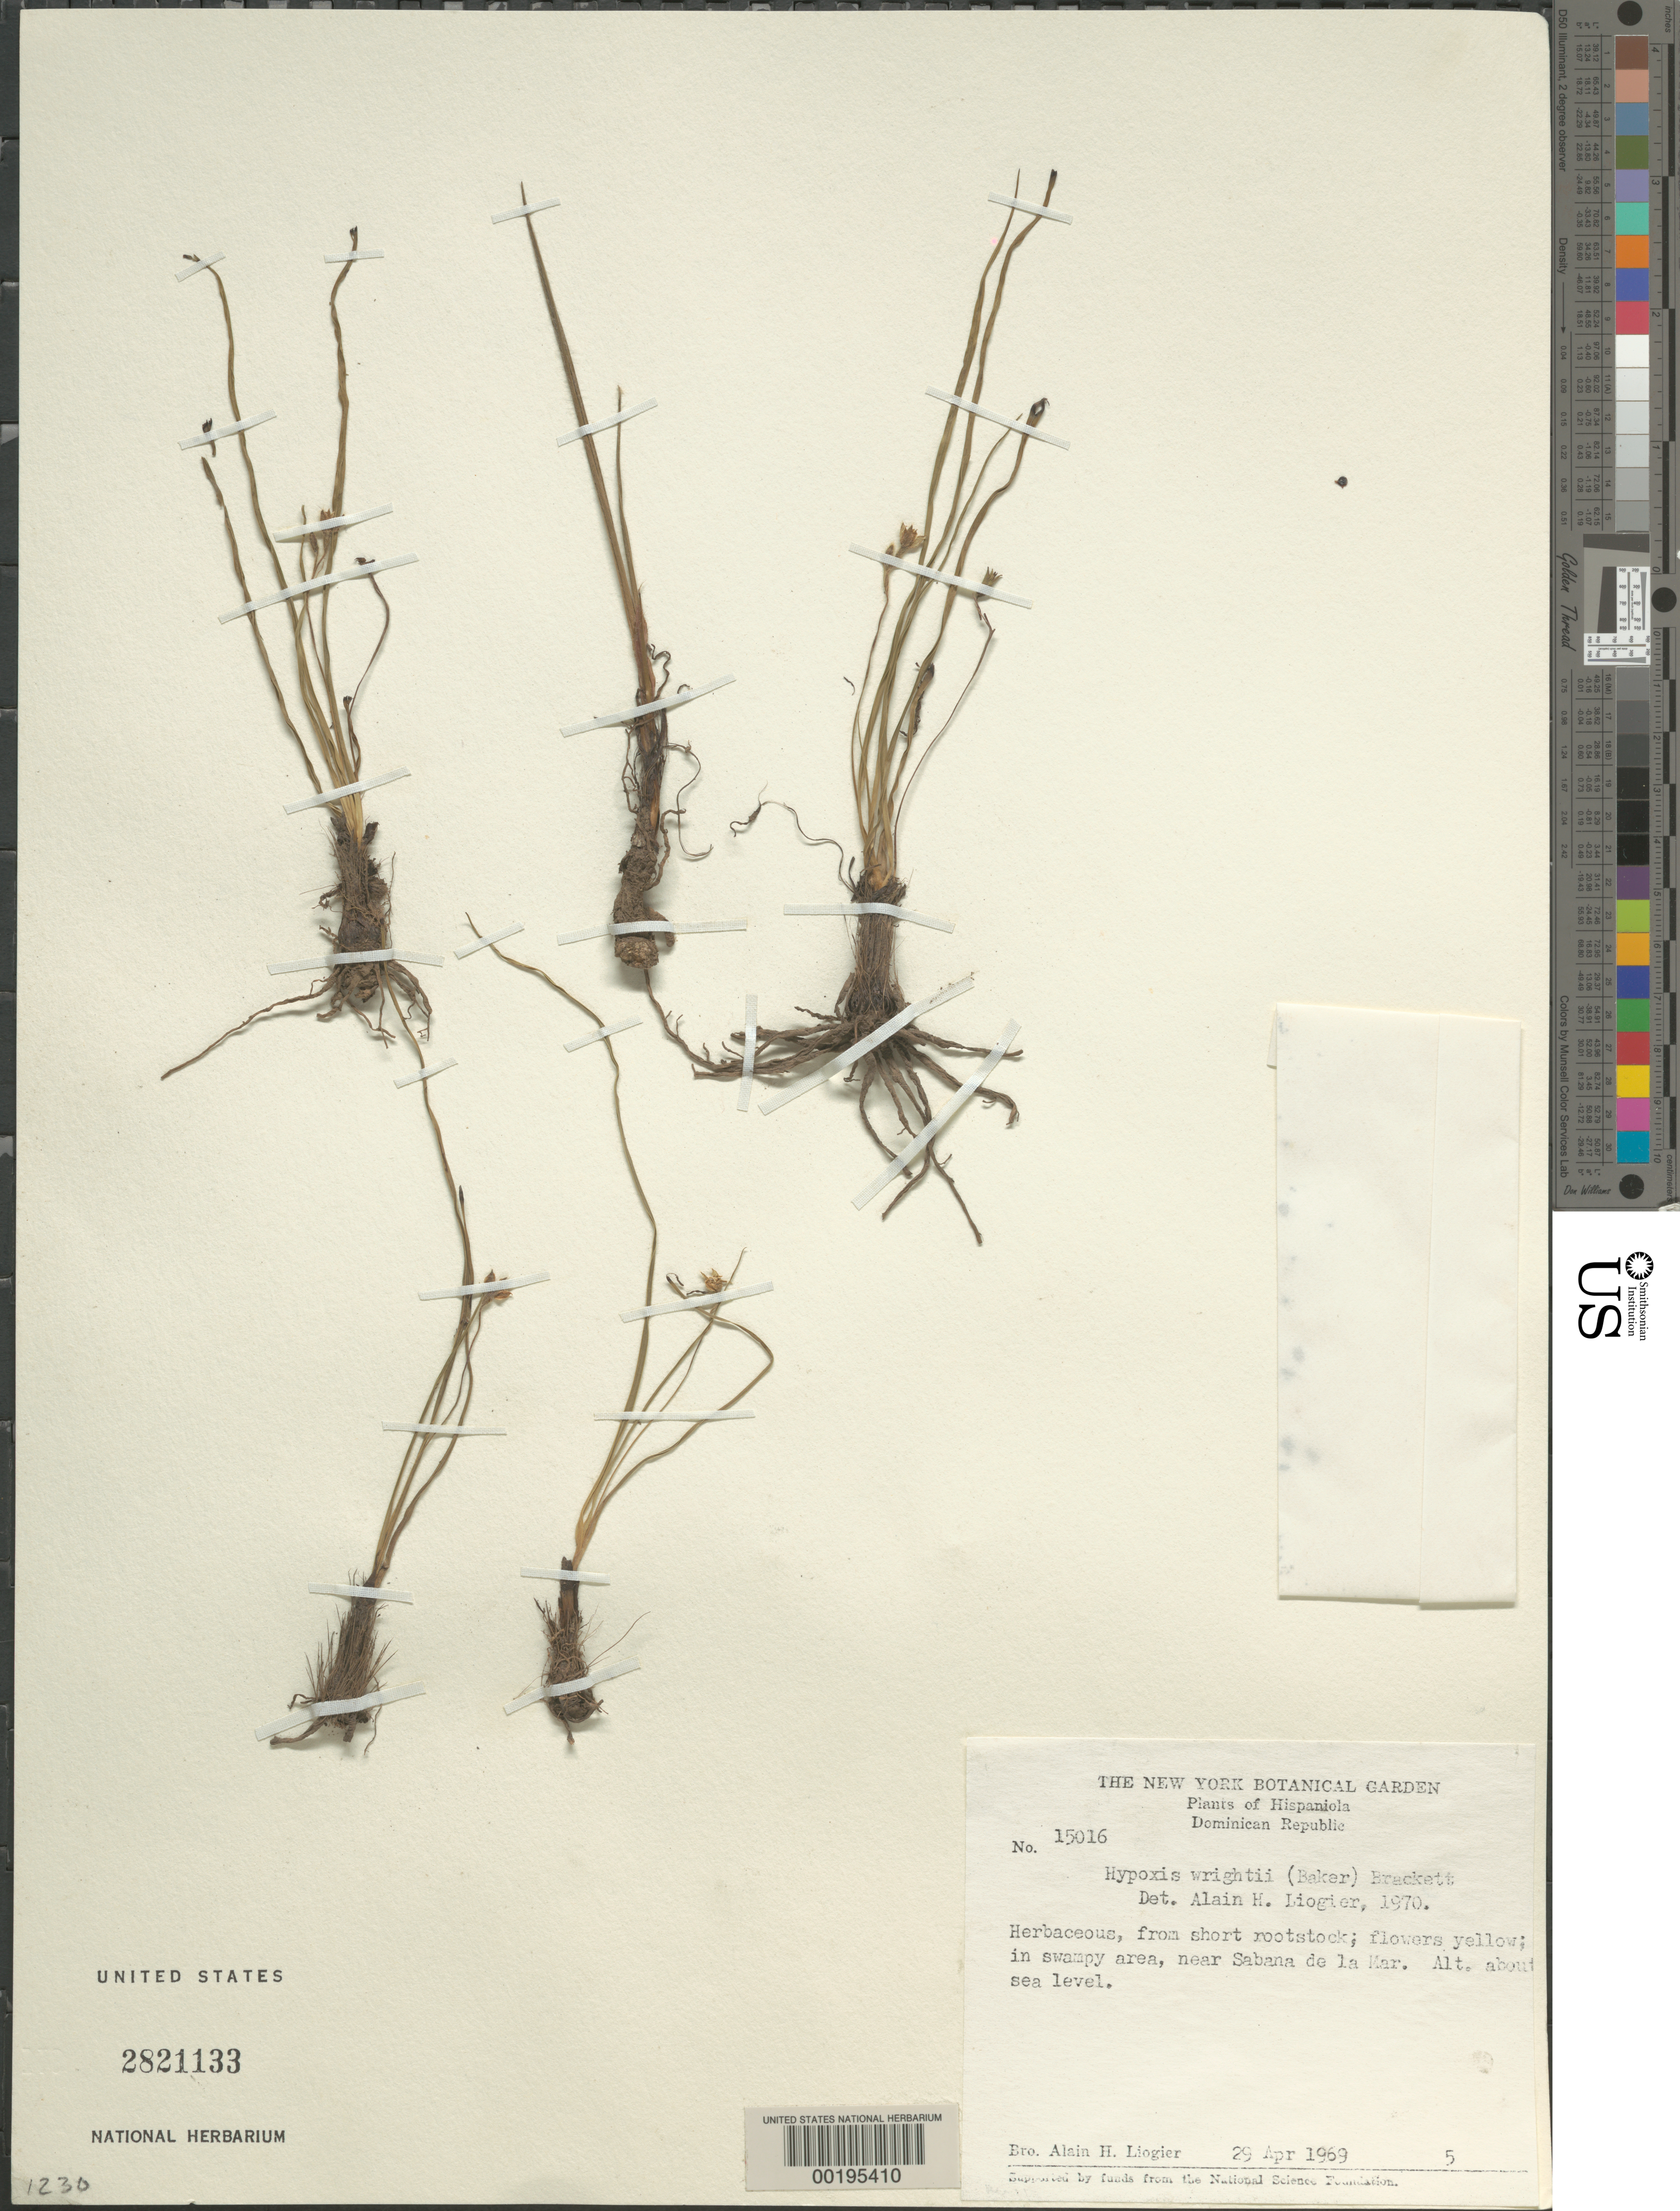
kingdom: Plantae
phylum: Tracheophyta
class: Liliopsida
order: Asparagales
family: Hypoxidaceae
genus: Hypoxis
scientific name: Hypoxis wrightii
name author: (Baker) Brackett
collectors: A. H. Liogier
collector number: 15016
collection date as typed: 29 -- 1969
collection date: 1969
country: Dominican Republic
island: Hispaniola Island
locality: Near sabana de la mar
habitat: Swampy area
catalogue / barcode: US 2821133